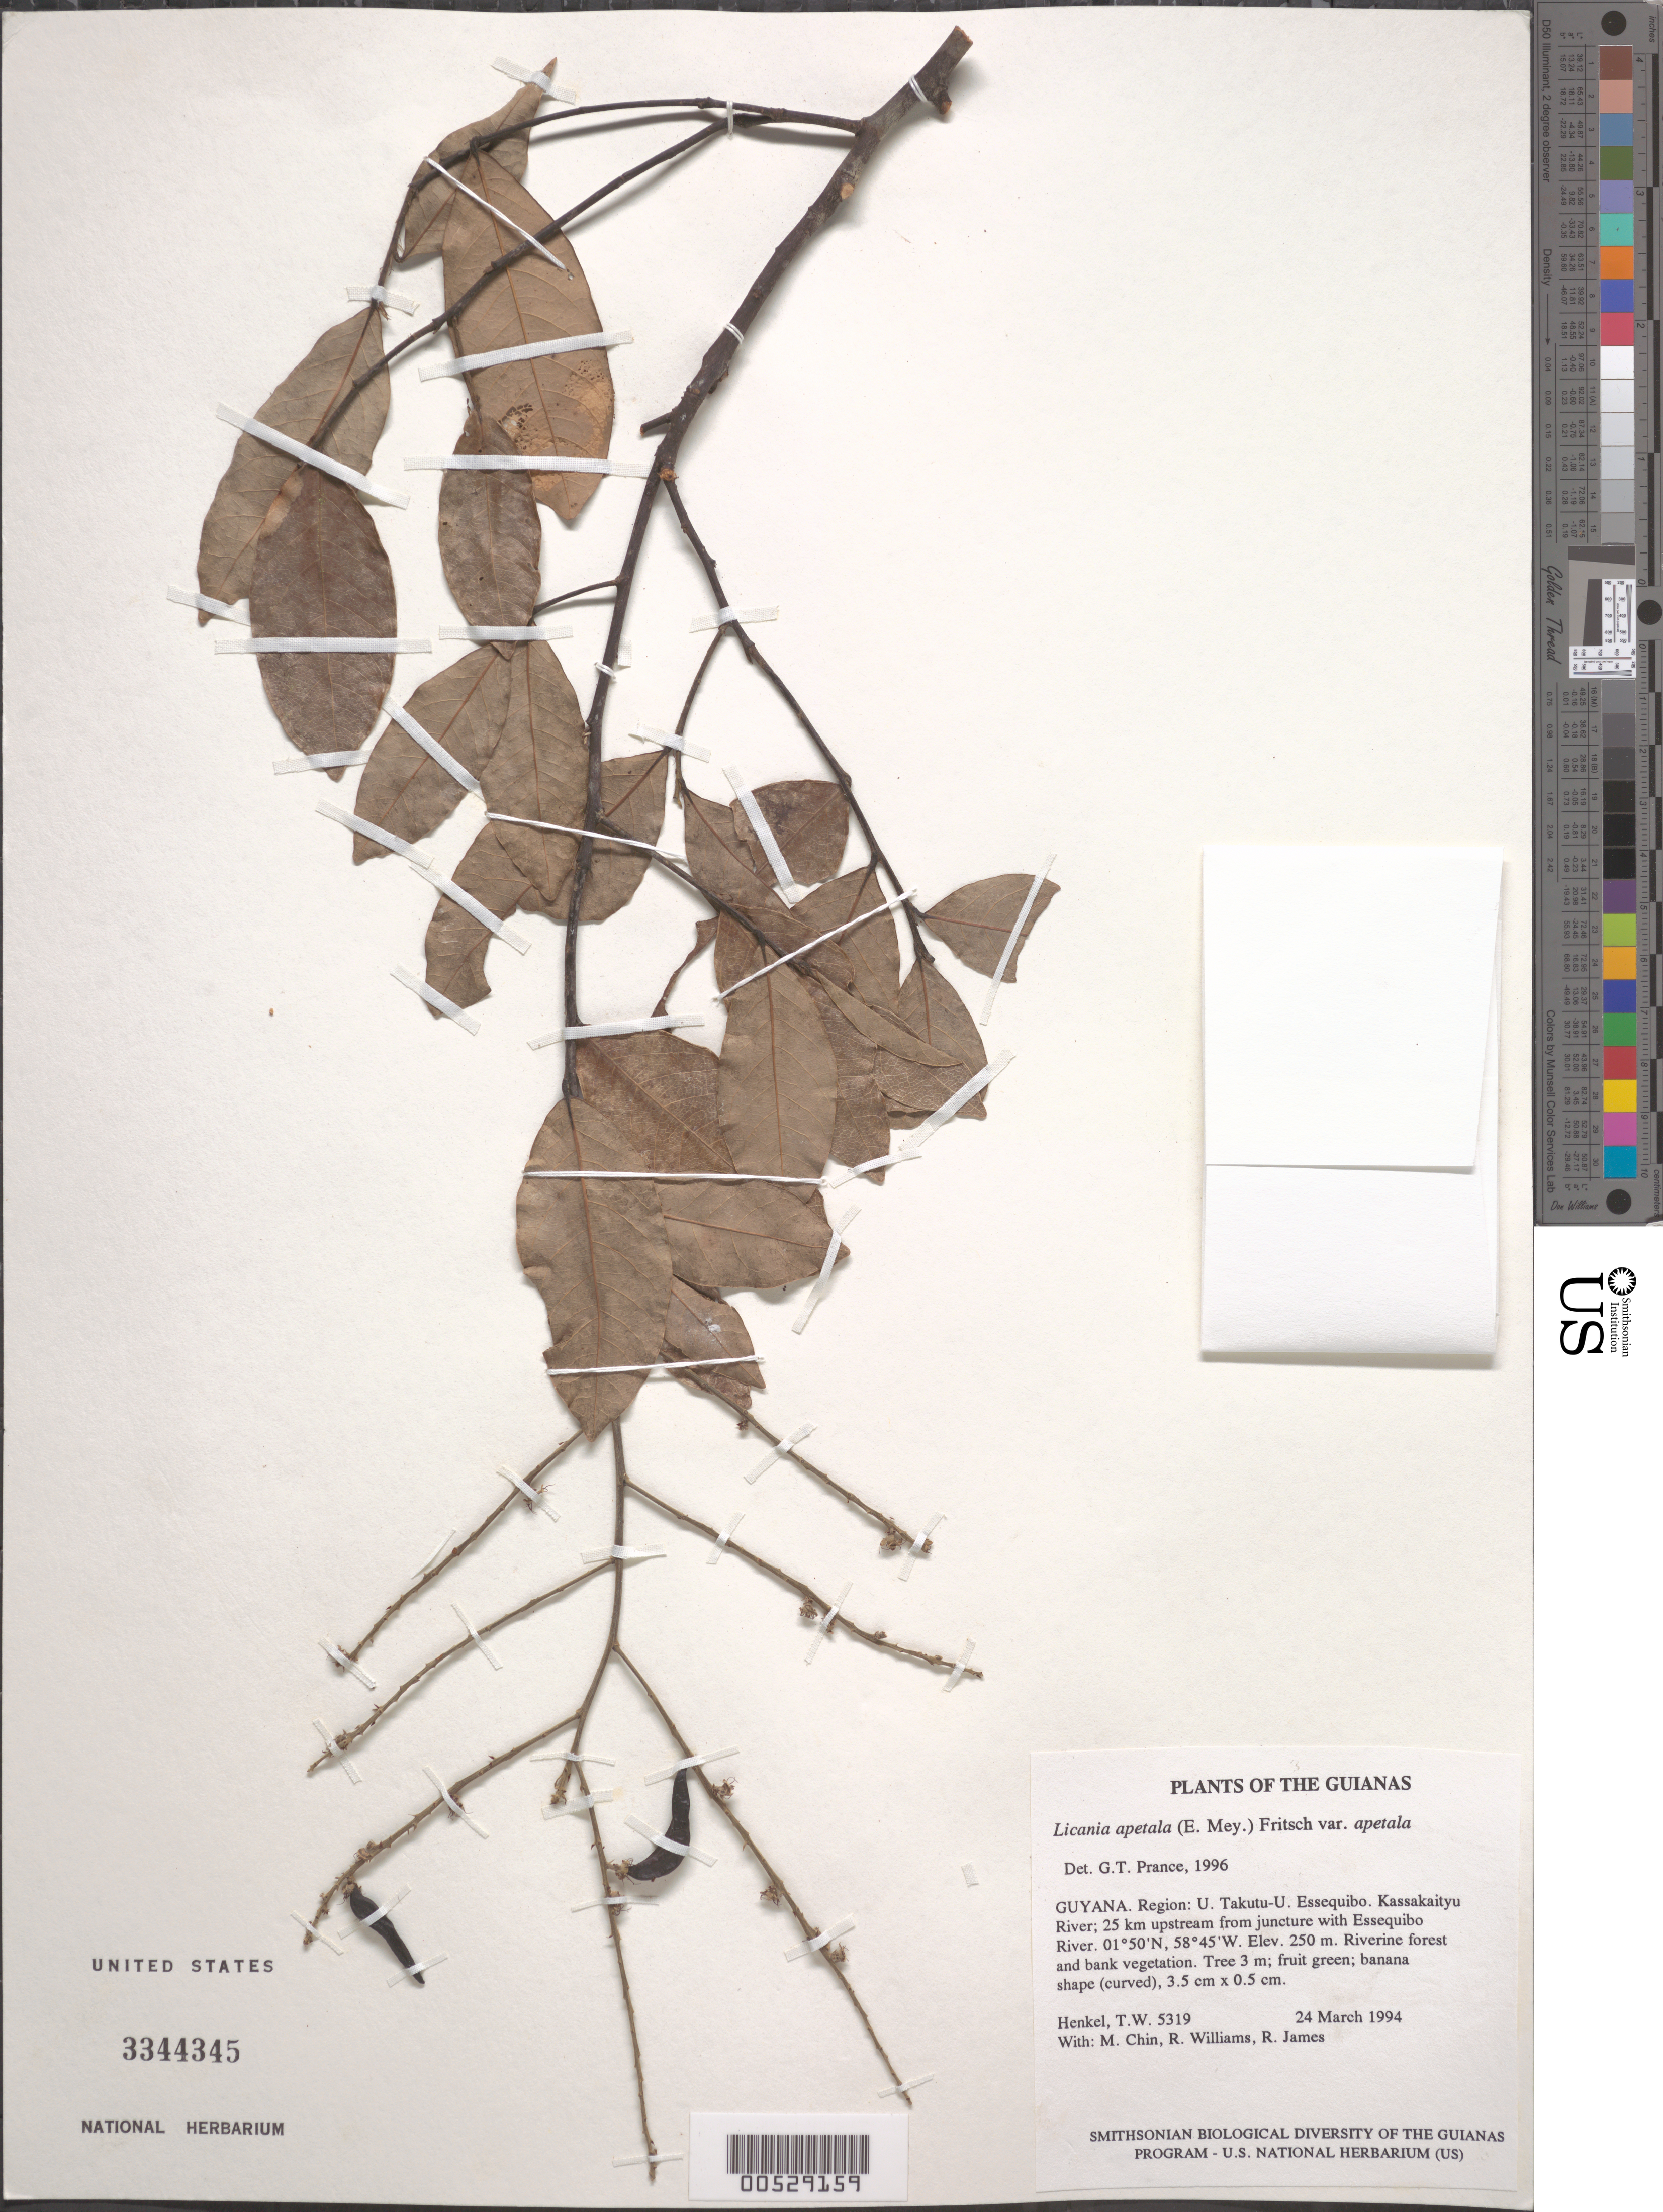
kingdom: Plantae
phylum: Tracheophyta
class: Magnoliopsida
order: Malpighiales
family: Chrysobalanaceae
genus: Leptobalanus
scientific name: Leptobalanus apetalus var. apetalus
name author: (E. Mey.) Sothers & Prance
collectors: T. Henkel, M. Chin, R. Williams & R. James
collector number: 5319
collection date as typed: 24 March 1994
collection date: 1994-03-24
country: Guyana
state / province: U. Takutu-U. Essequibo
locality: Kassakaityu River; 25 km upstream from juncture with Essequibo River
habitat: Riverine forest and bank vegetation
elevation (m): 250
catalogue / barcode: US 3344345